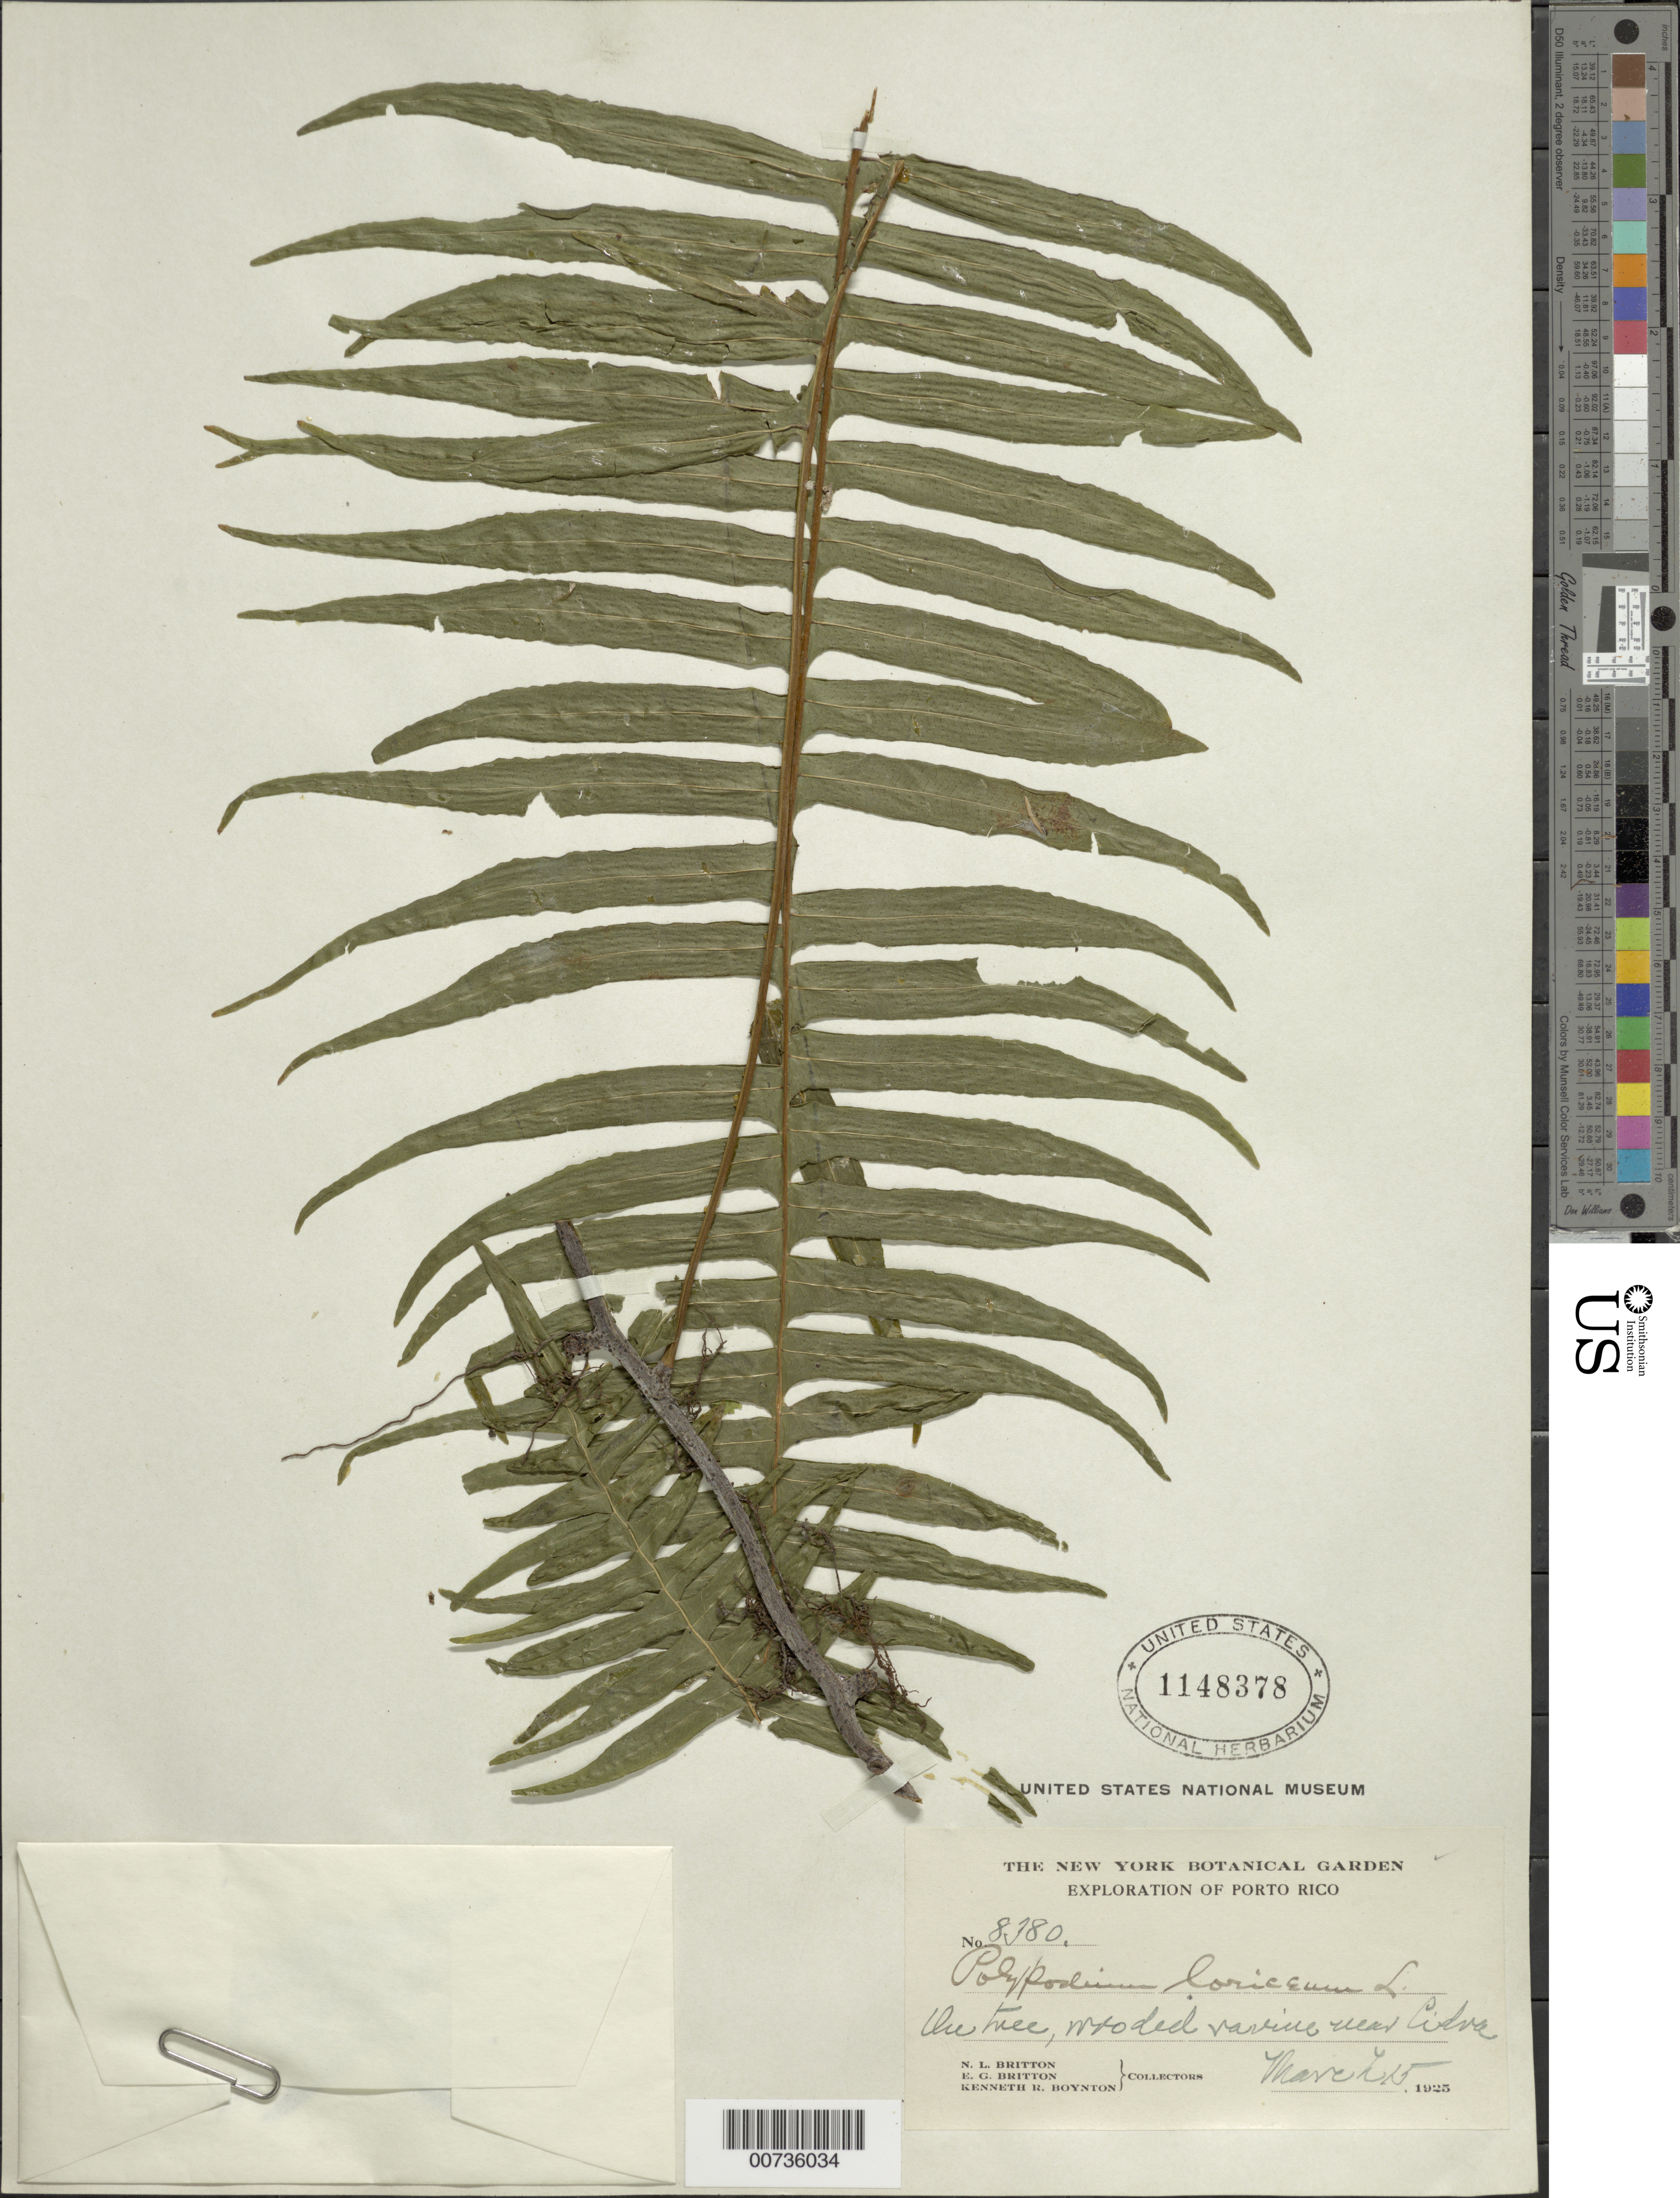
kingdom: Plantae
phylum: Tracheophyta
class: Polypodiopsida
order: Polypodiales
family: Polypodiaceae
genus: Serpocaulon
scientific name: Serpocaulon loriceum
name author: (L.) A.R. Sm.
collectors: N. Britton, E. G. Britton & K. Boynton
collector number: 8380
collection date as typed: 15 Mar 1925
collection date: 1925-03-15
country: Puerto Rico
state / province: Cidra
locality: Cidra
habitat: On tree, wooded ravine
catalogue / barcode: US 1148378